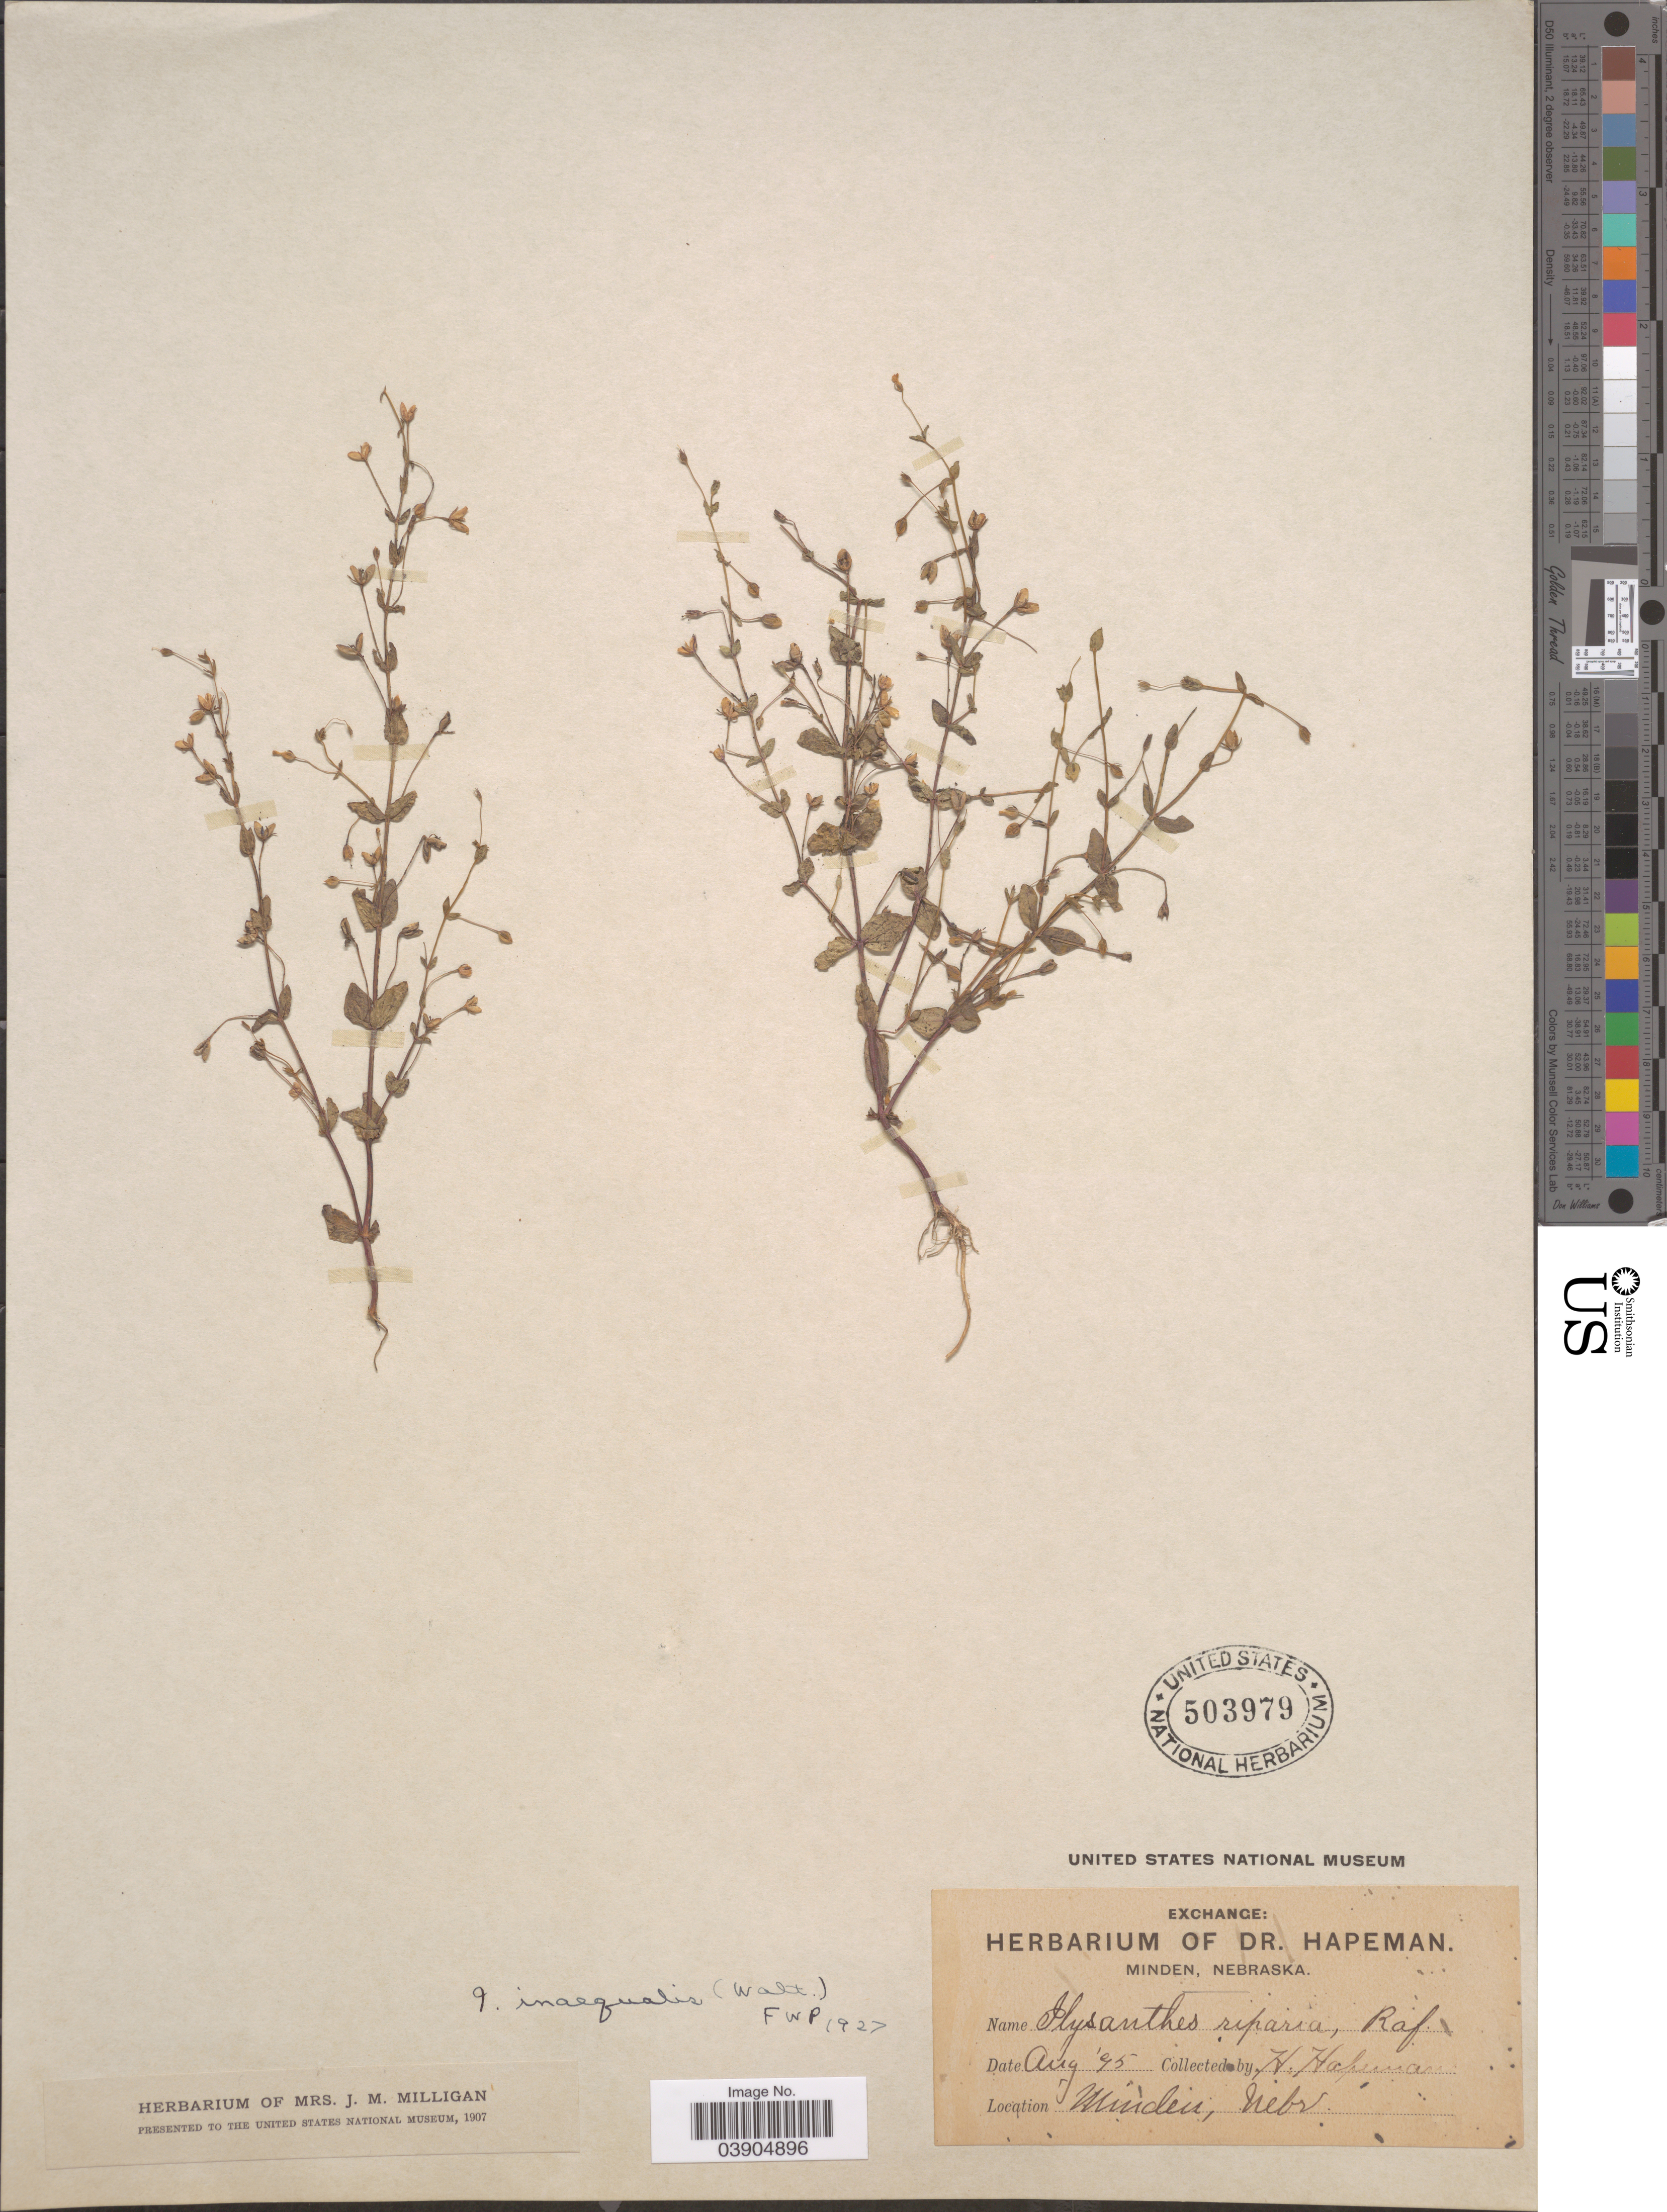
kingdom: Plantae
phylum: Tracheophyta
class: Magnoliopsida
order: Lamiales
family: Linderniaceae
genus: Ilysanthes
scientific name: Ilysanthes inaequalis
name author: Pennell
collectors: H. Hapeman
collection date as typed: Transcribed d/m/y: /8/95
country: United States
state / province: Nebraska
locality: Minden.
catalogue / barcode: US 503979